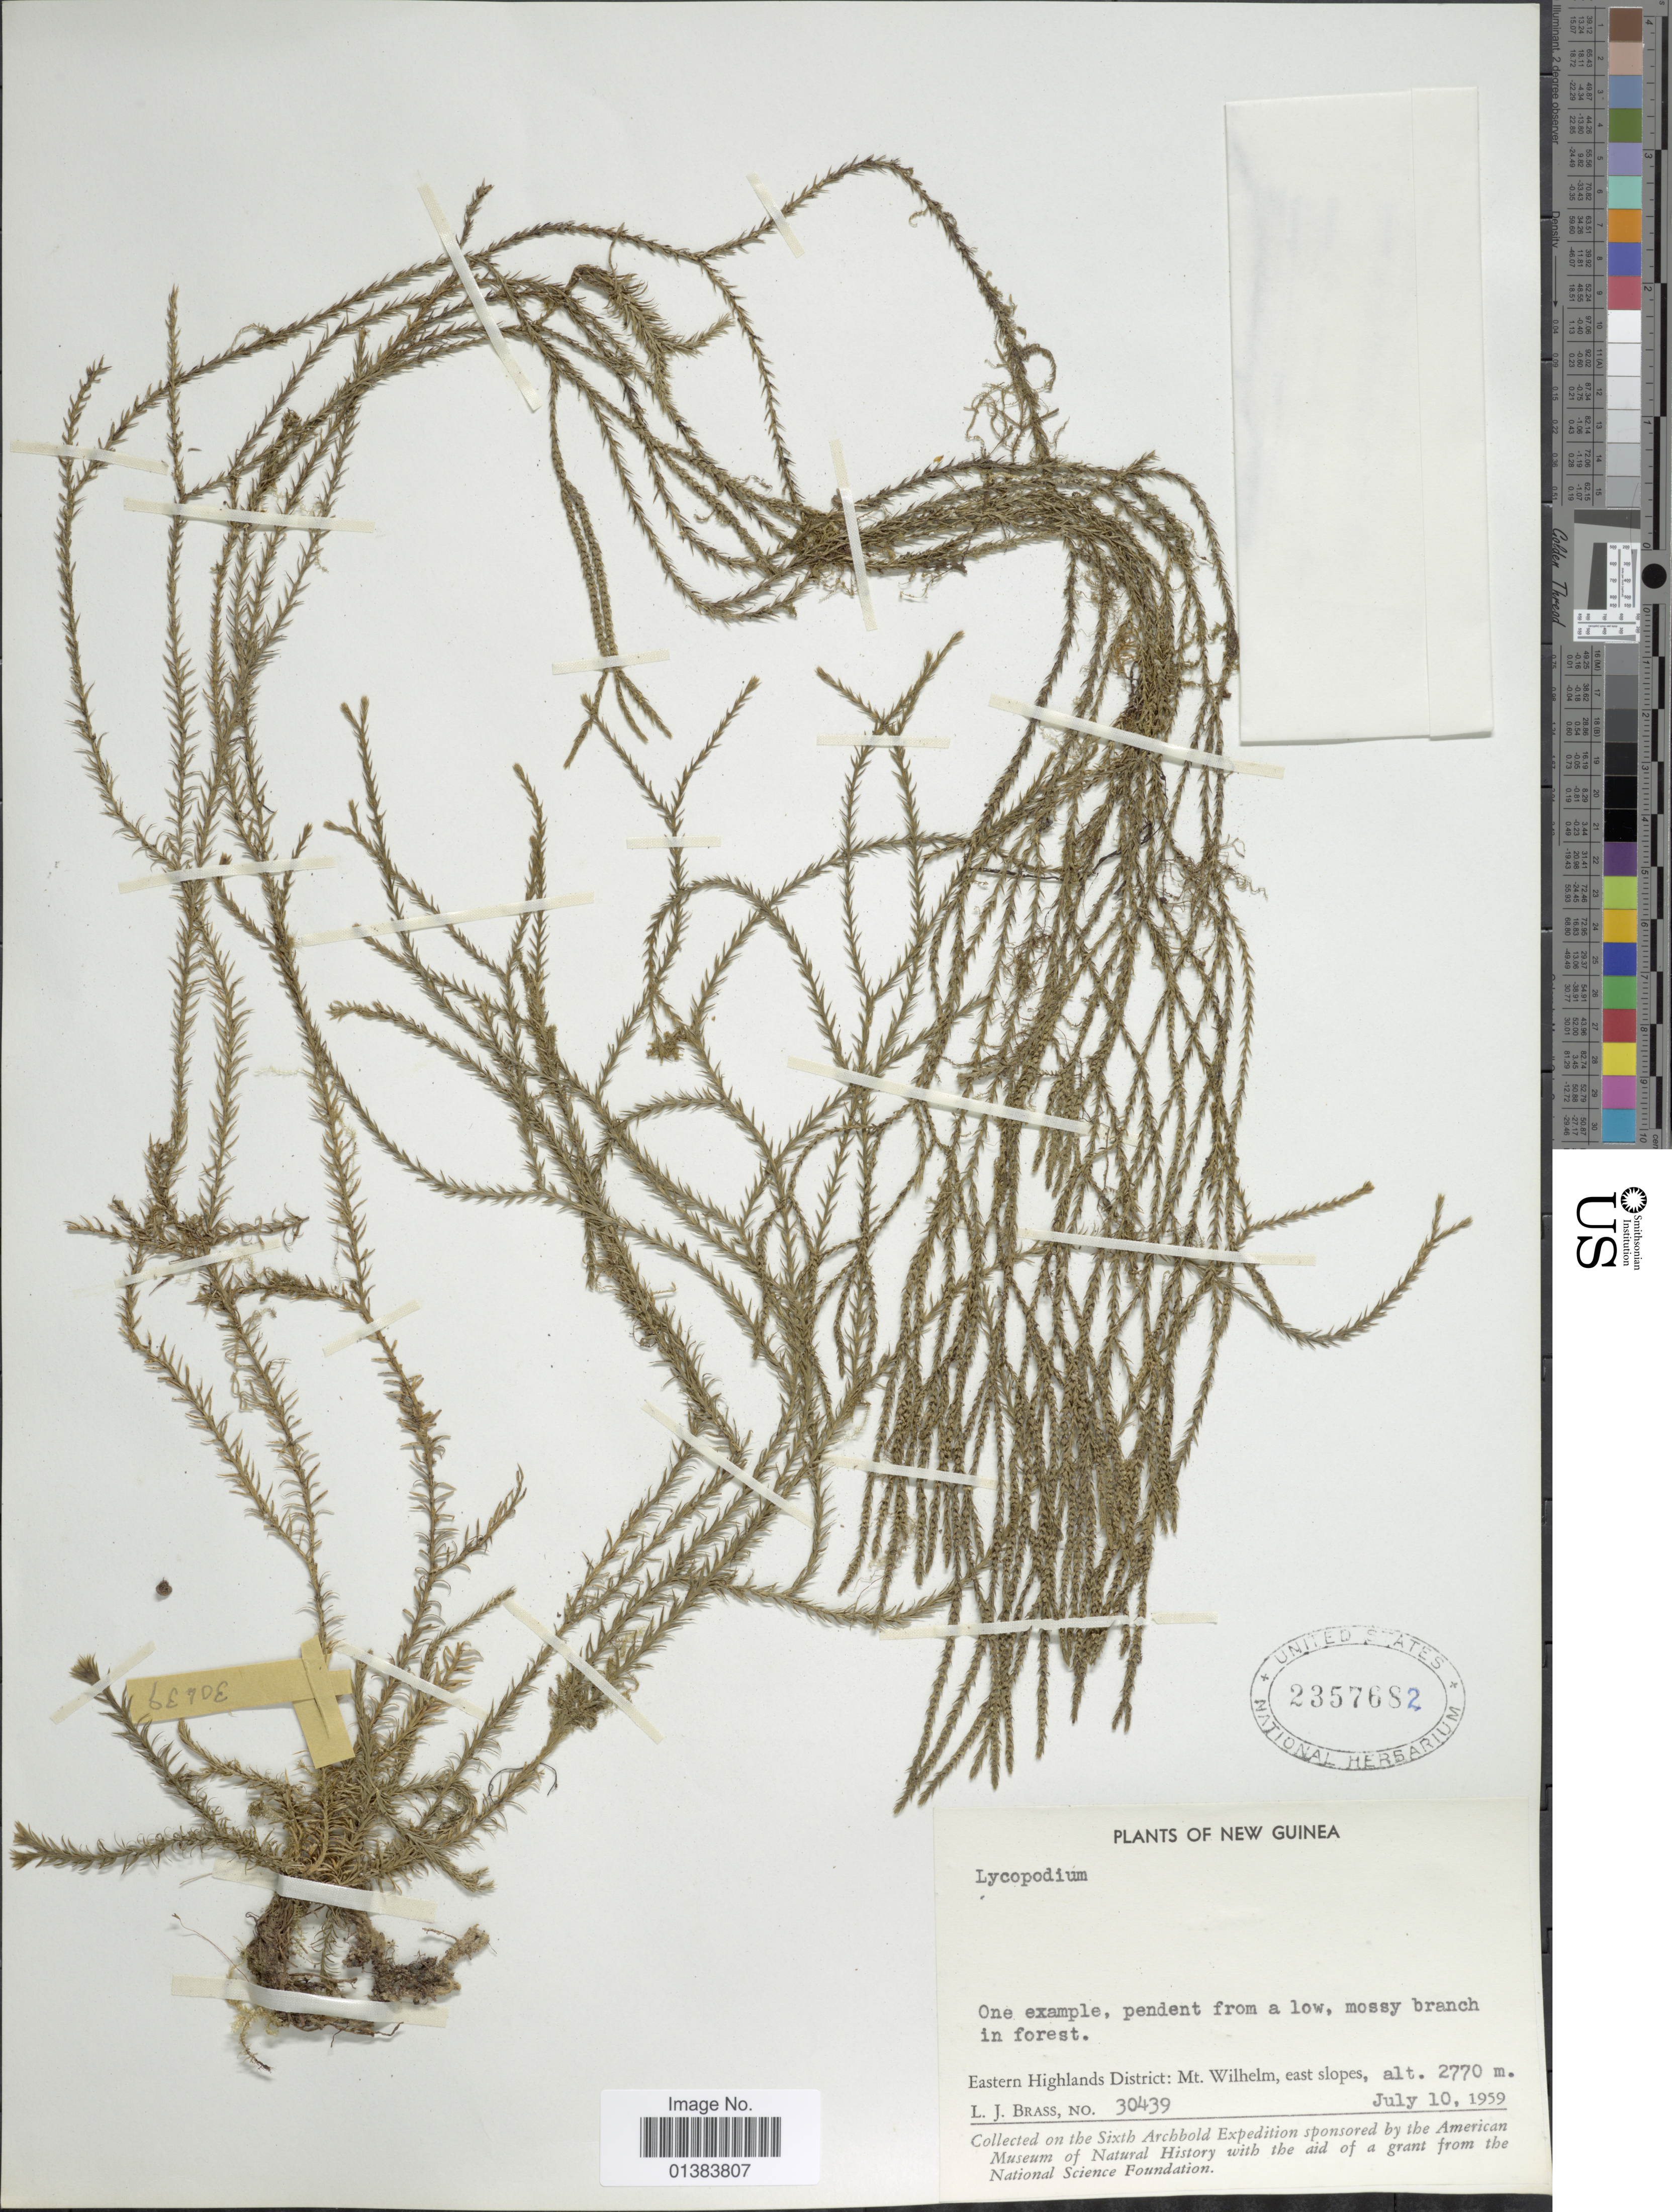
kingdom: Plantae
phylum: Tracheophyta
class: Lycopodiopsida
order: Lycopodiales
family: Lycopodiaceae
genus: Phlegmariurus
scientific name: Phlegmariurus creber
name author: (Alderw.) A. R. Field & Bostock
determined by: Field, A. R.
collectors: L. J. Brass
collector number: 30439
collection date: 1959-07-10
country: Papua New Guinea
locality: New Guinea. Eastern Highlands District: Mt. Wilhelm, east slopes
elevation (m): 2770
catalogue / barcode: US 2357682